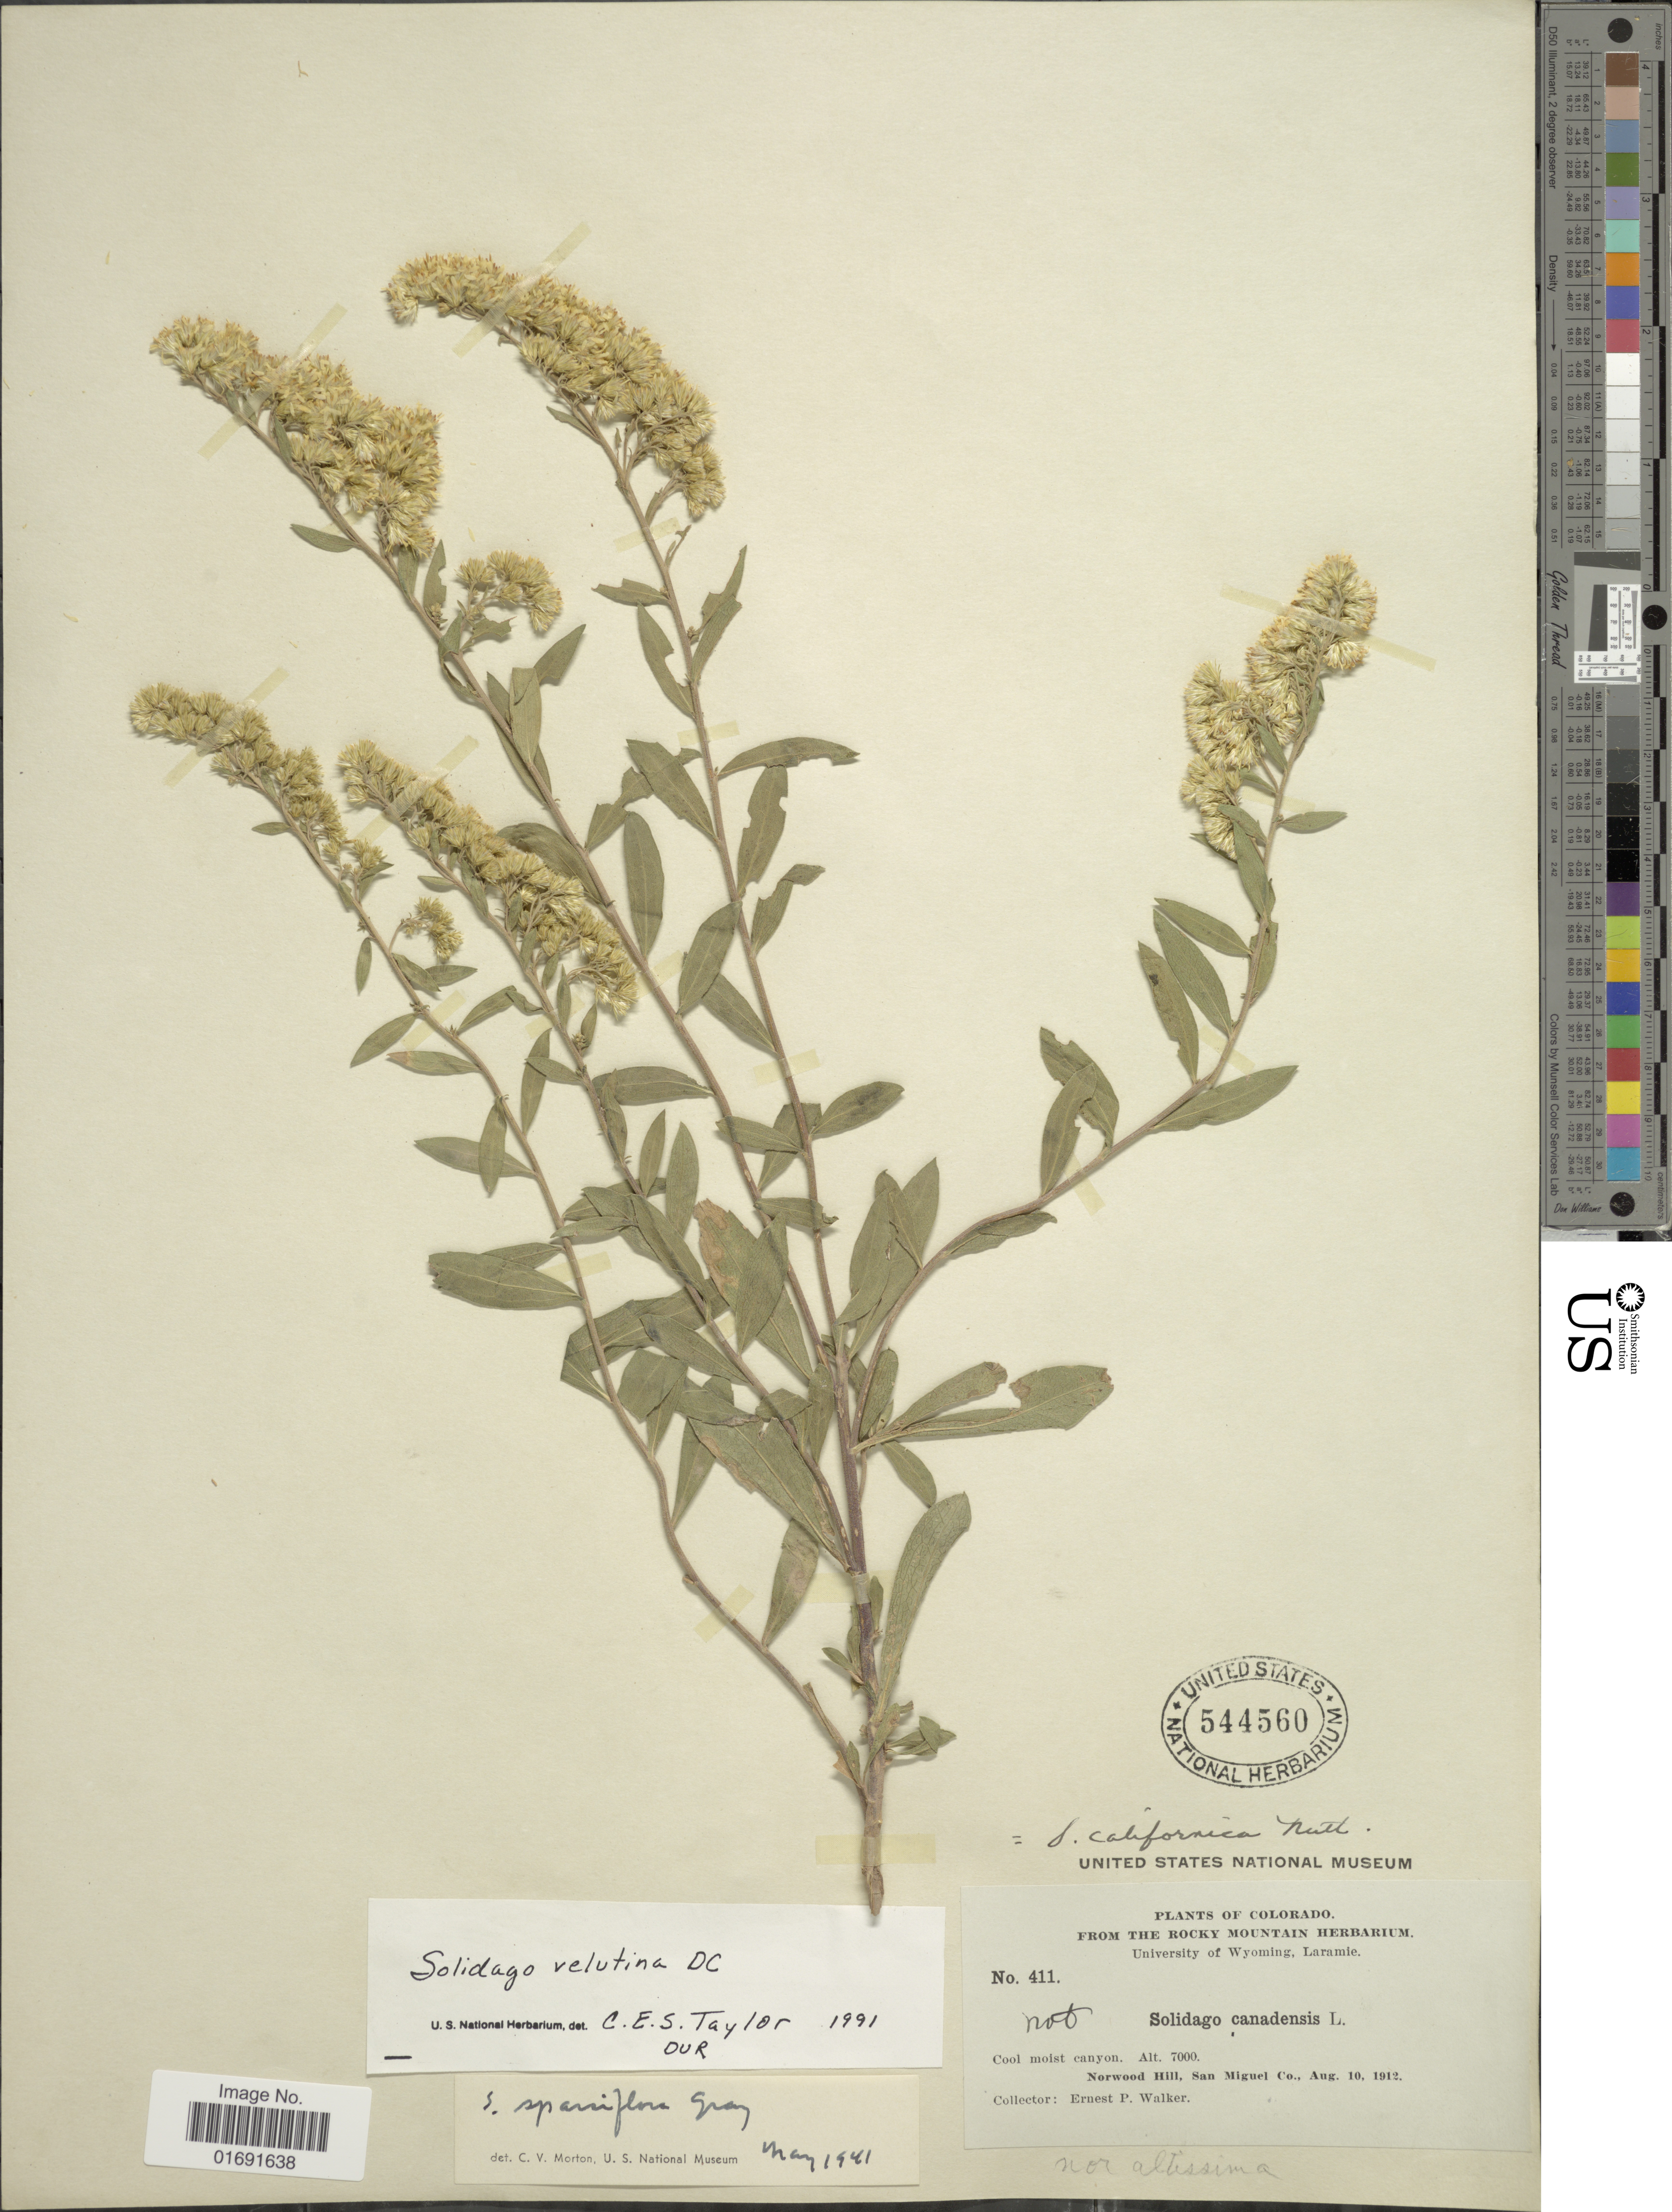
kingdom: Plantae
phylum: Tracheophyta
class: Magnoliopsida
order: Asterales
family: Asteraceae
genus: Solidago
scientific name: Solidago velutina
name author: DC.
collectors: E. P. Walker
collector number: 411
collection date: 1912-08-10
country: United States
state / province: Colorado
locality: Norwood Hill, San Miguel Co.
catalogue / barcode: US 544560